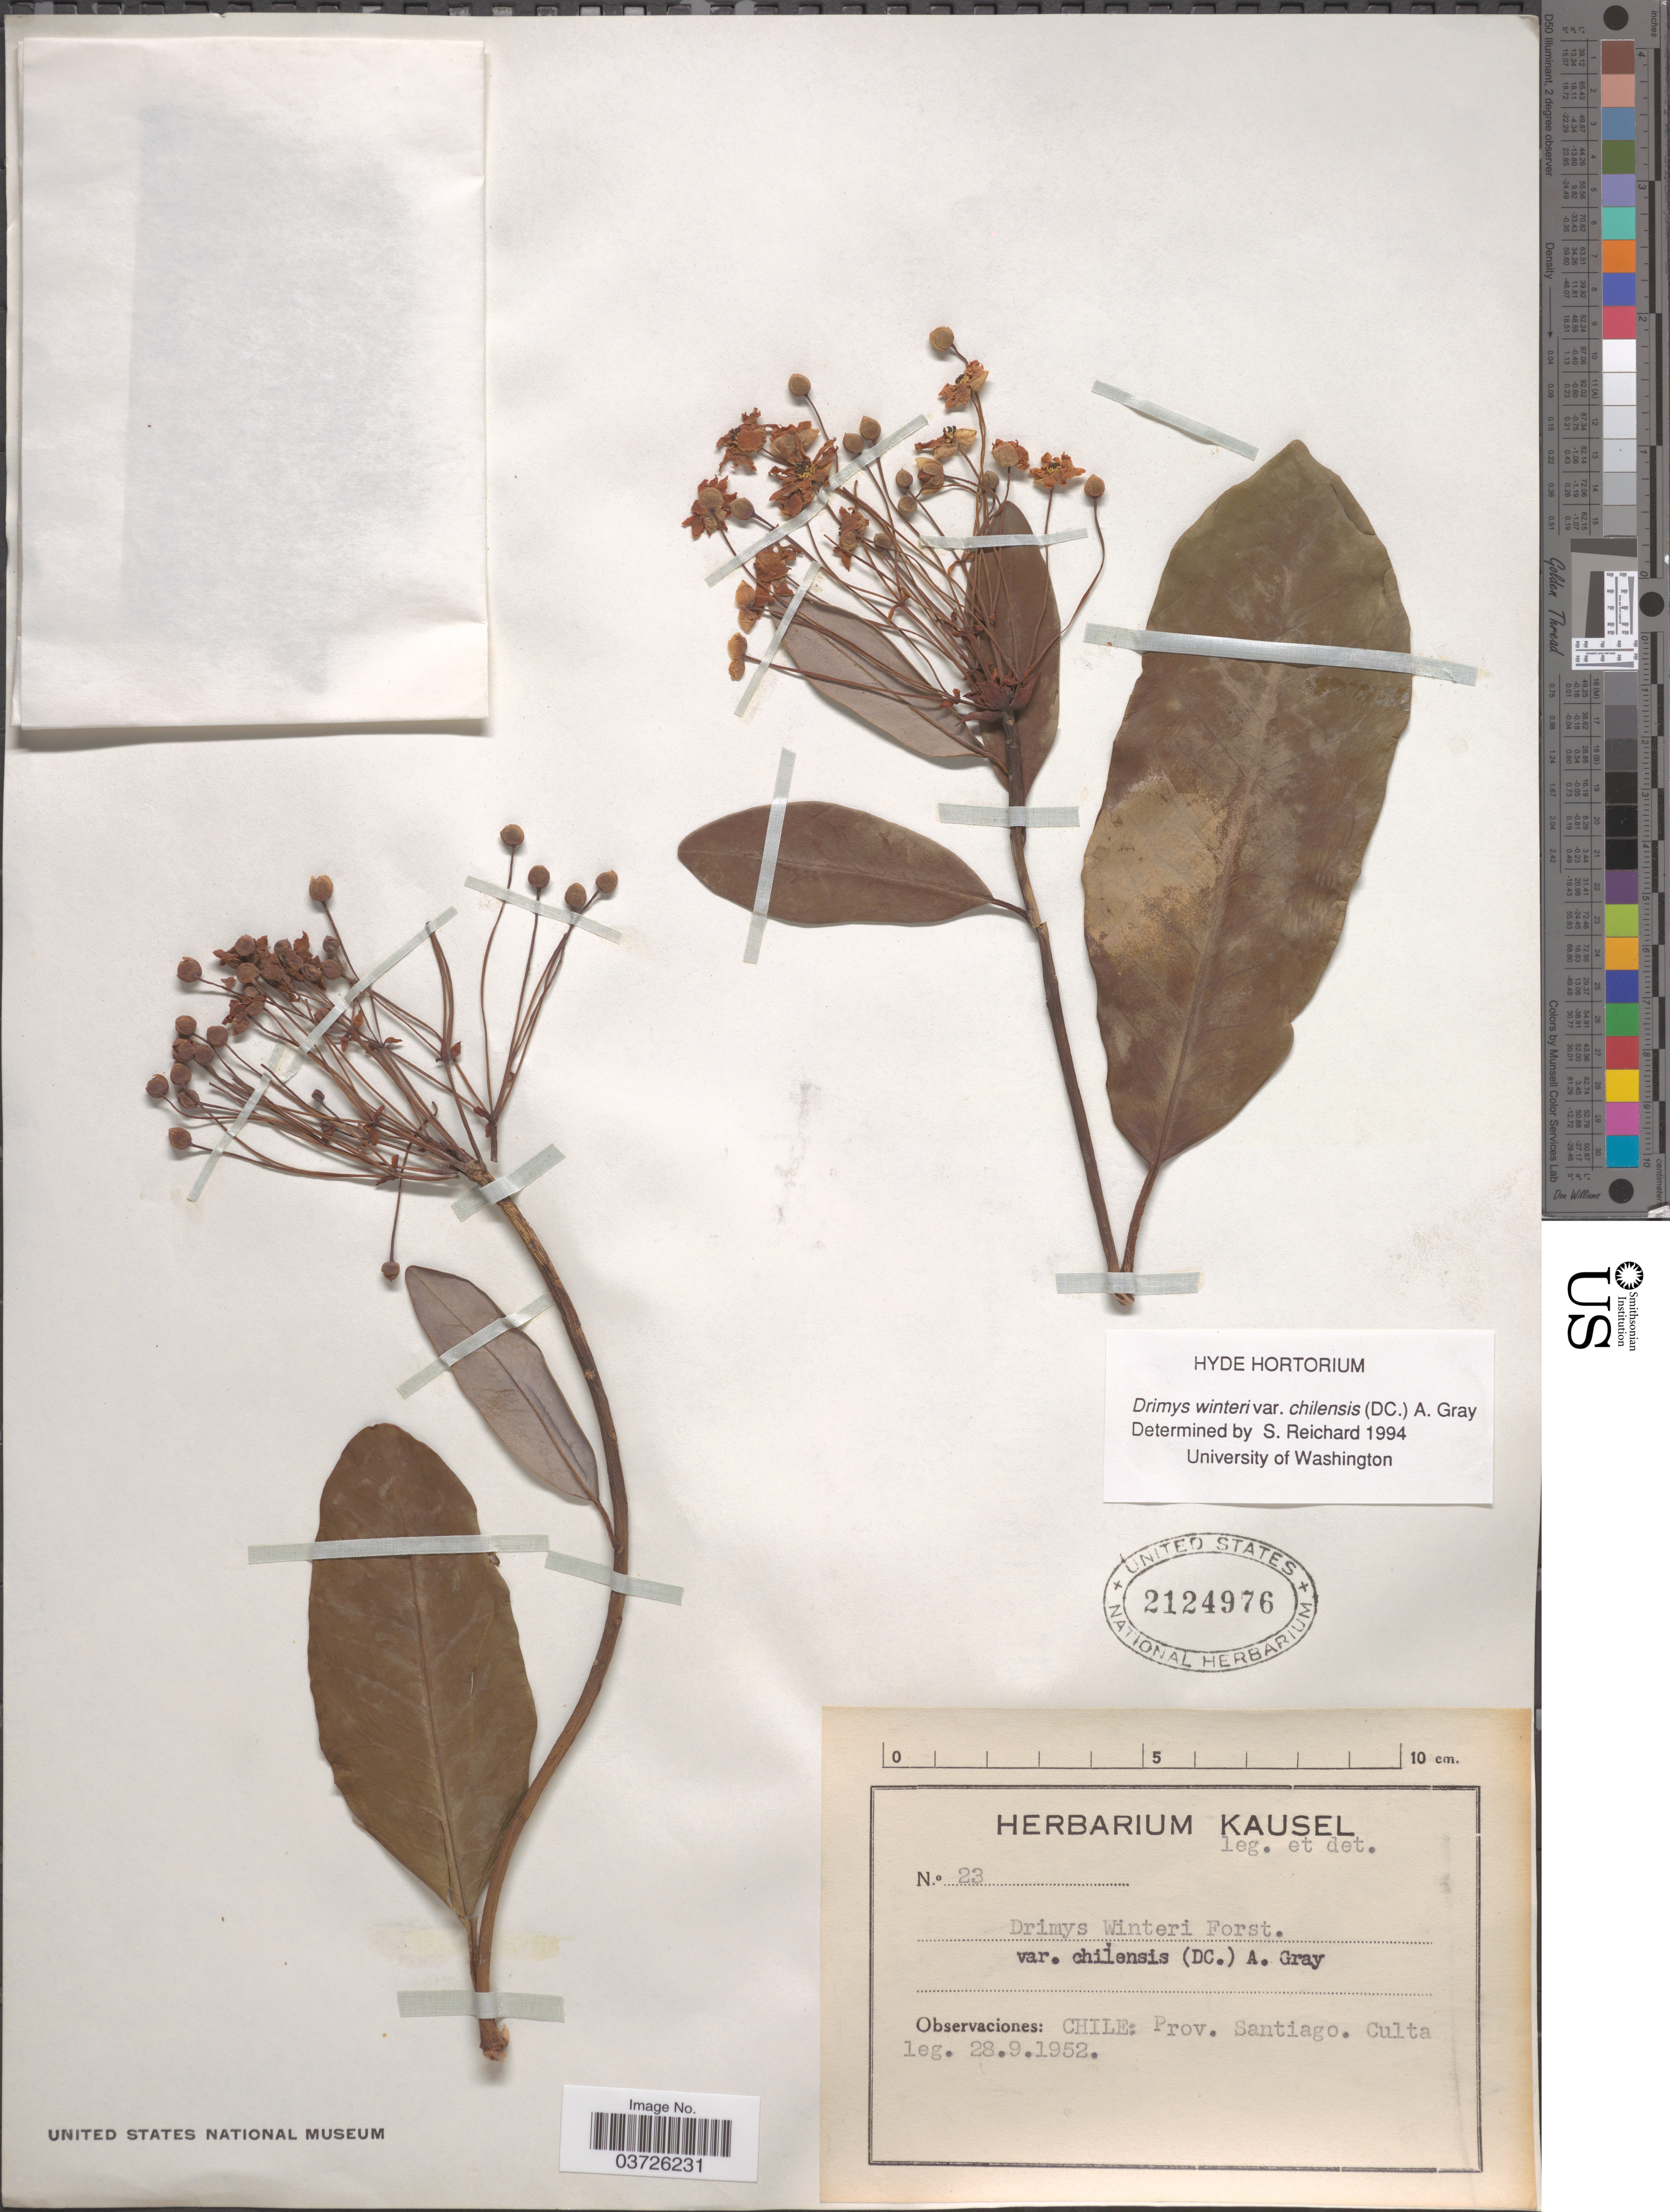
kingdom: Plantae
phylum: Tracheophyta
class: Magnoliopsida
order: Canellales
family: Winteraceae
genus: Drimys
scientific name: Drimys winteri var. chilensis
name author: (DC.) A. Gray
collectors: -. Kausel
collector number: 23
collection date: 1952-09-28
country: Chile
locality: Prov. Santiago.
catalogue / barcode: US 2124976